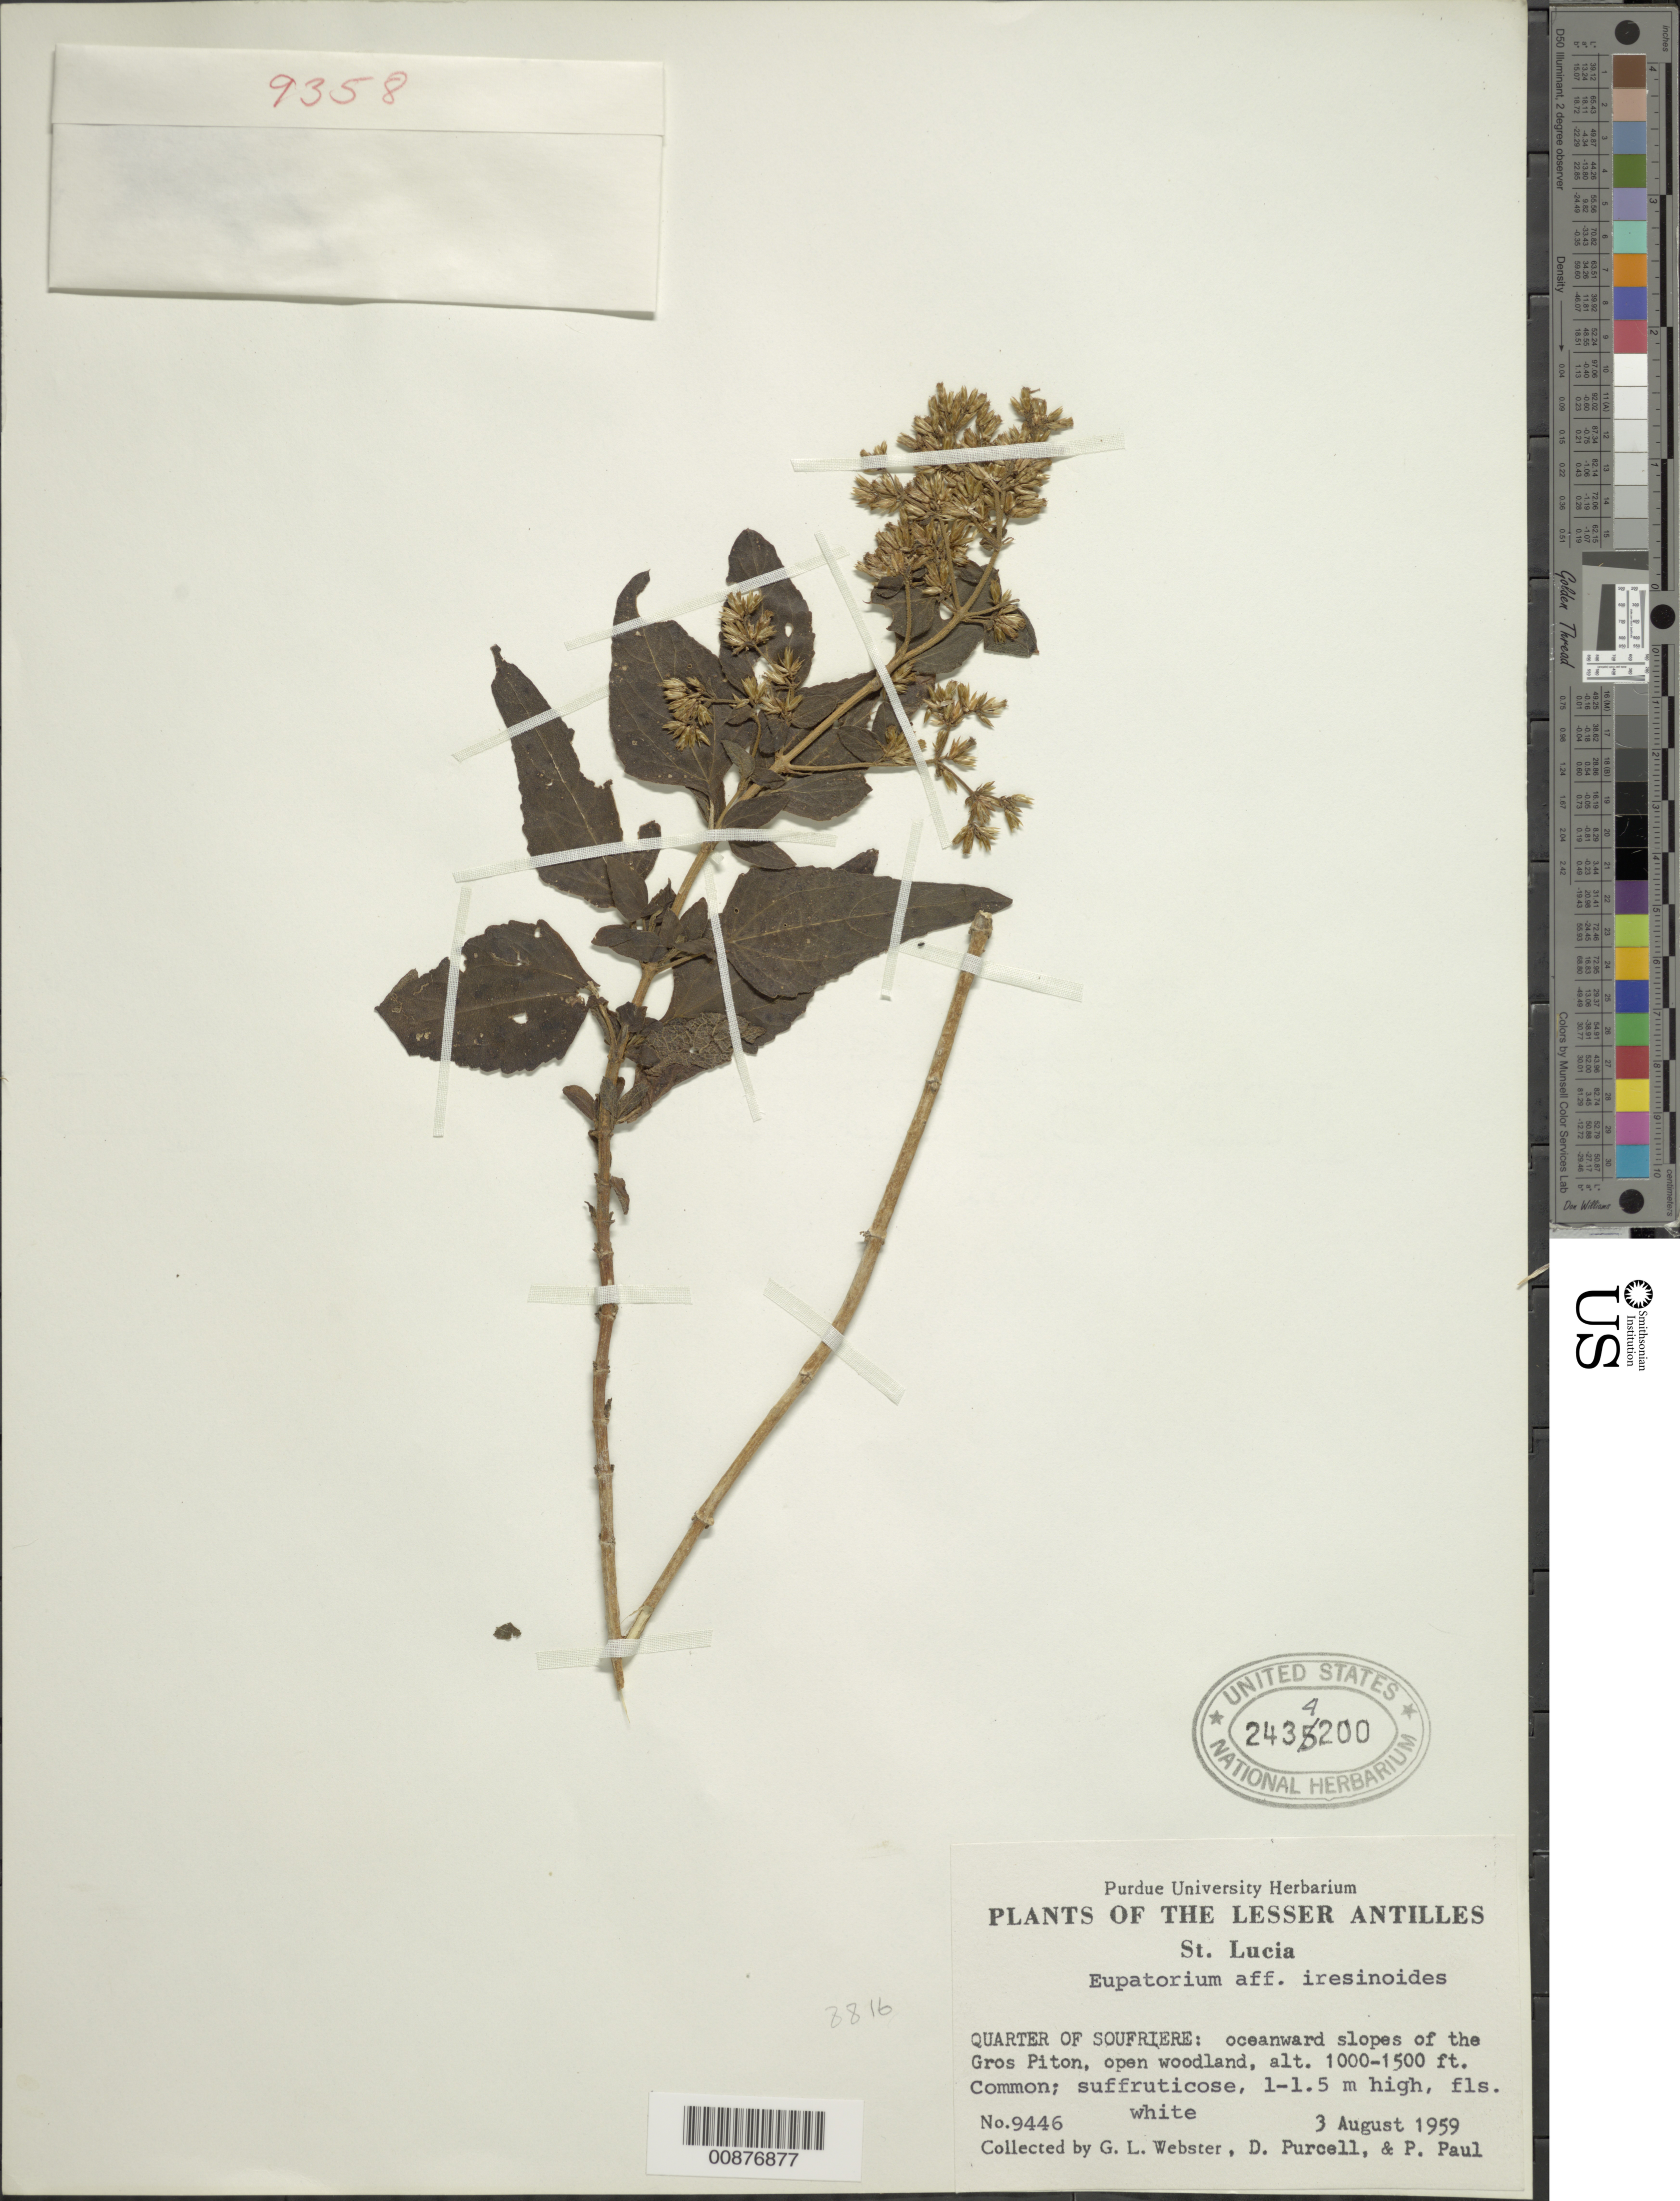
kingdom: Plantae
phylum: Tracheophyta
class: Magnoliopsida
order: Asterales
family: Asteraceae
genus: Condylidium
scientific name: Condylidium iresinoides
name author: (Kunth) R.M. King & H. Rob.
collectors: G. L. Webster, D. Purcell & P. Paul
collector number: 9446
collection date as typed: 03 Aug 1959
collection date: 1959-08-03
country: St. Lucia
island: St. Lucia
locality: Quarter of Soufriere: Oceanward slopes of the Gros Piton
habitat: Open woodland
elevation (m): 305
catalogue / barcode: US 2434200